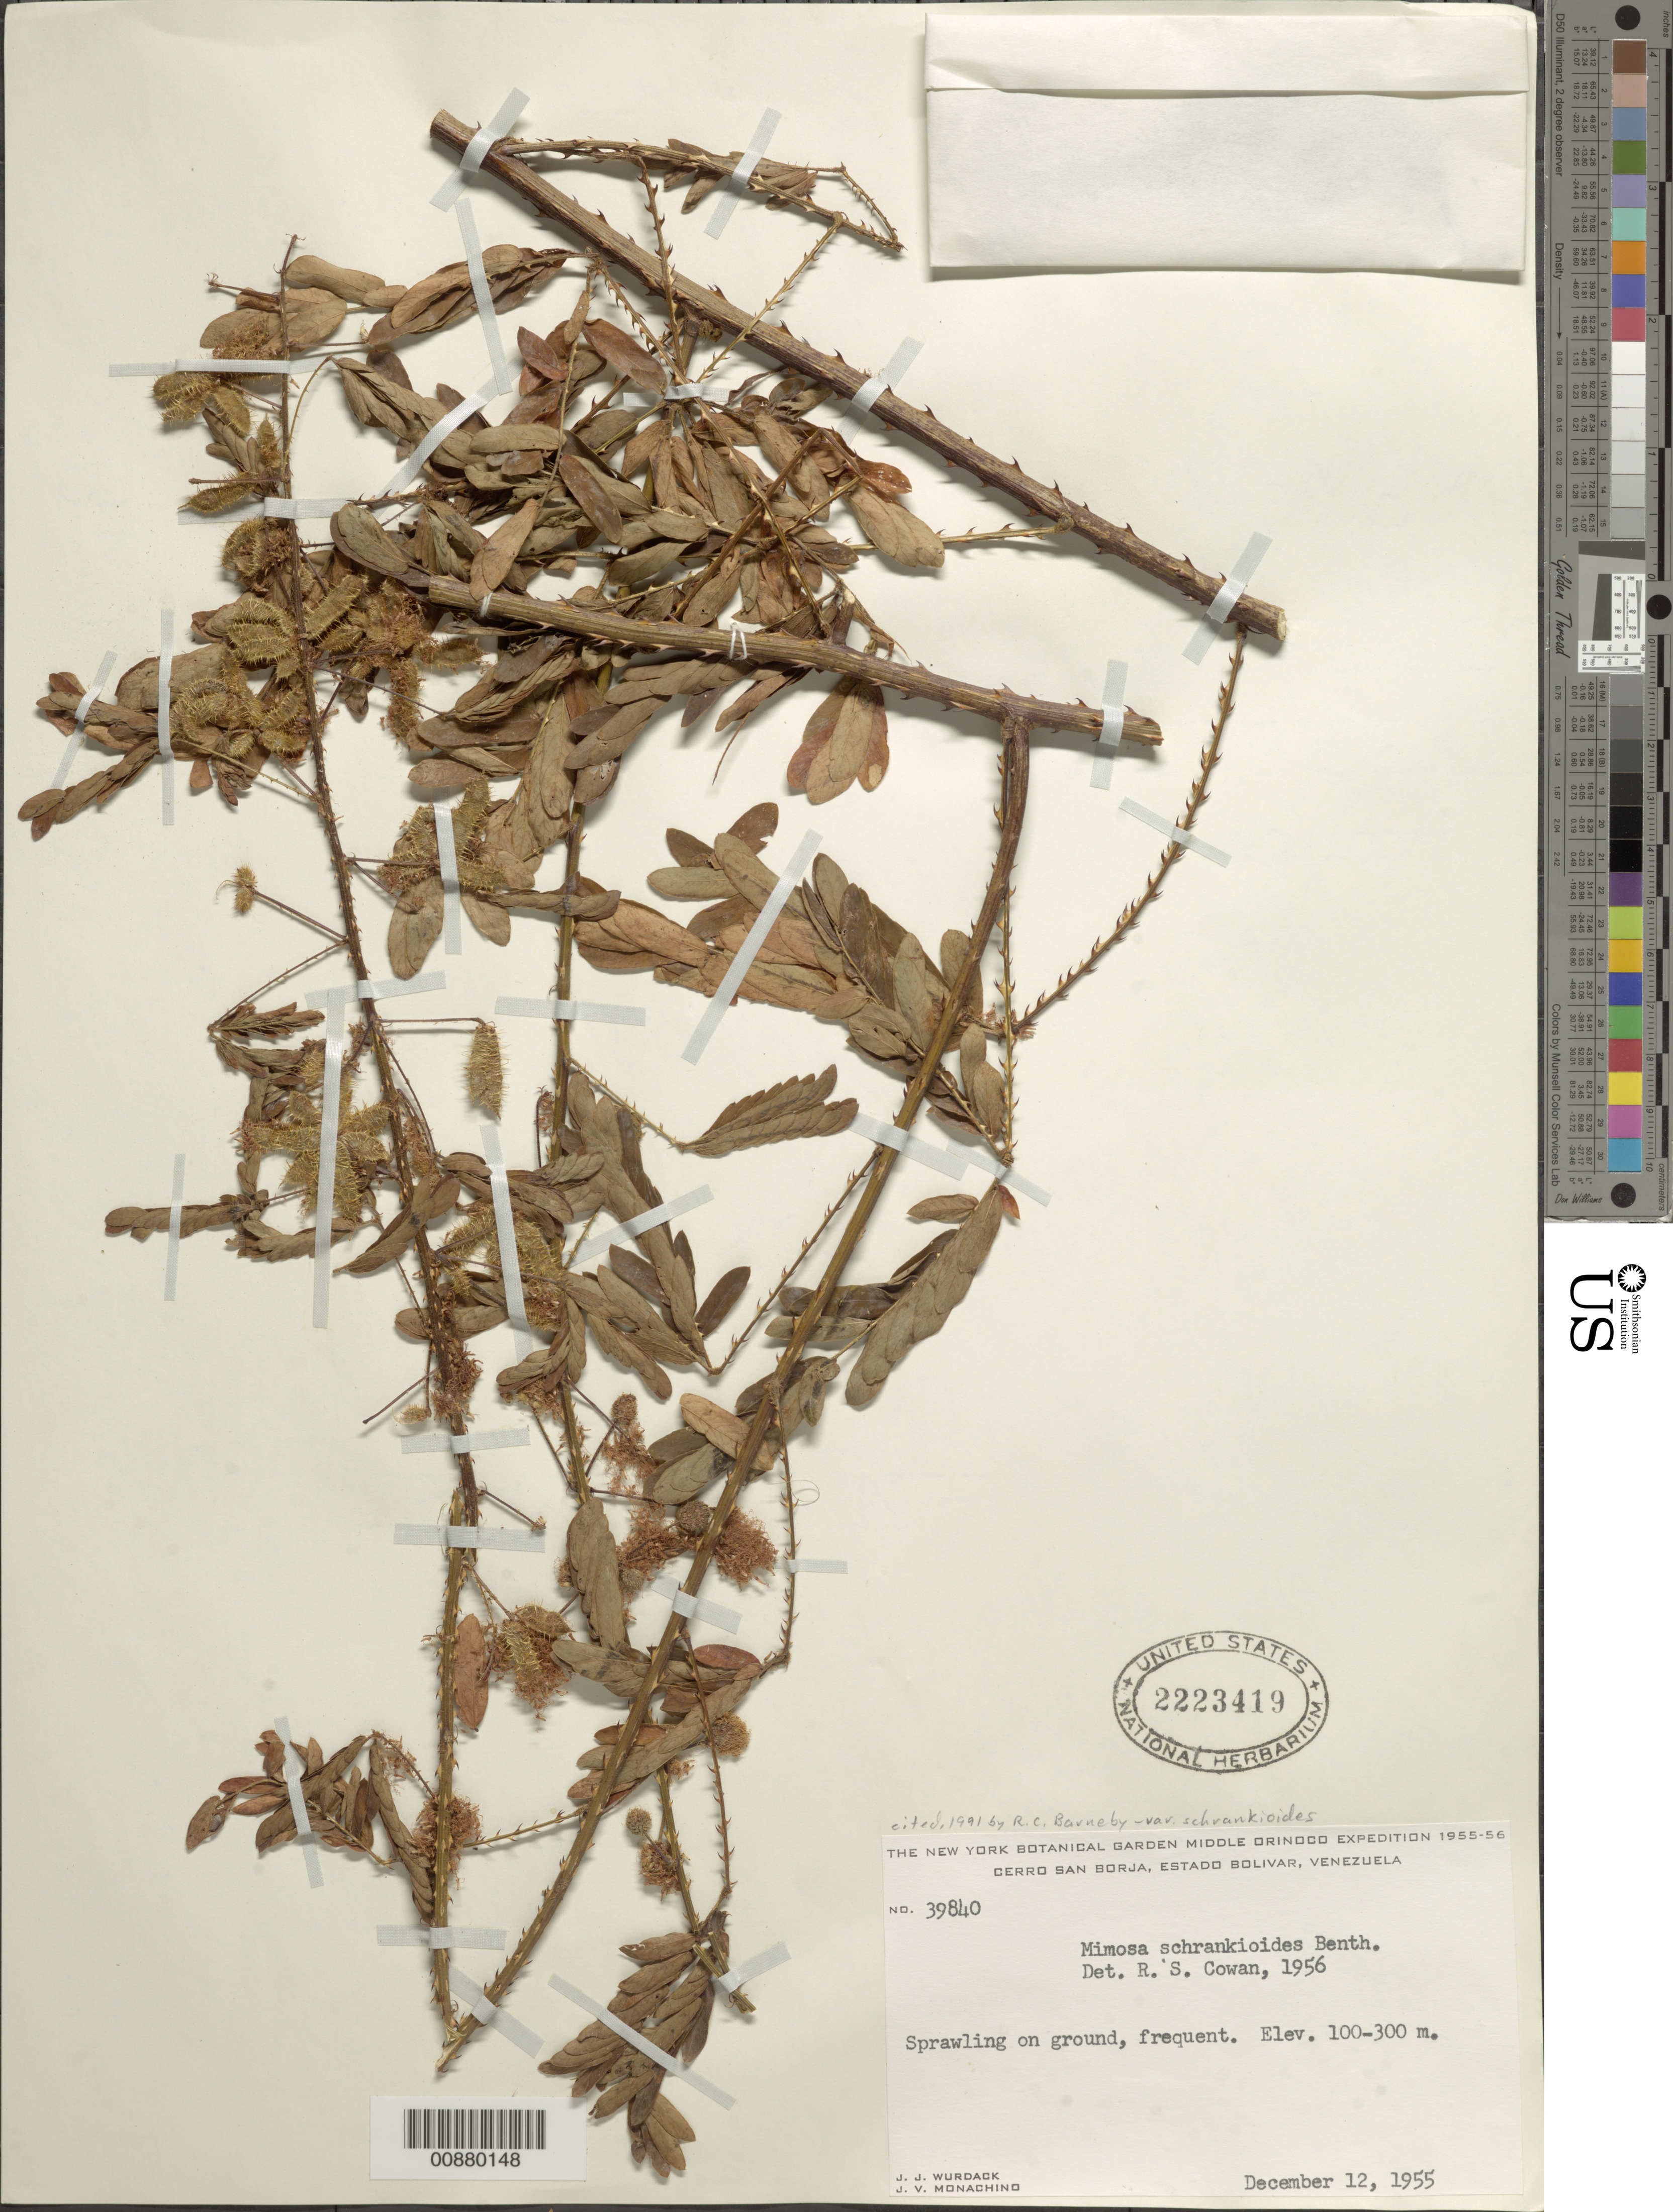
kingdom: Plantae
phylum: Tracheophyta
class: Magnoliopsida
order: Fabales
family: Fabaceae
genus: Mimosa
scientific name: Mimosa schrankioides var. schrankioides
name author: Benth.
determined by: Cowan, R. S.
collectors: J. J. Wurdack & J. V. Monachino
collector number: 39840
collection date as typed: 12-Dec-55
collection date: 1955-12-12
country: Venezuela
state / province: Bolívar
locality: Cerro San Borja, Río Orinoco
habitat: Sprawling on ground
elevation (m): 100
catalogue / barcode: US 2223419